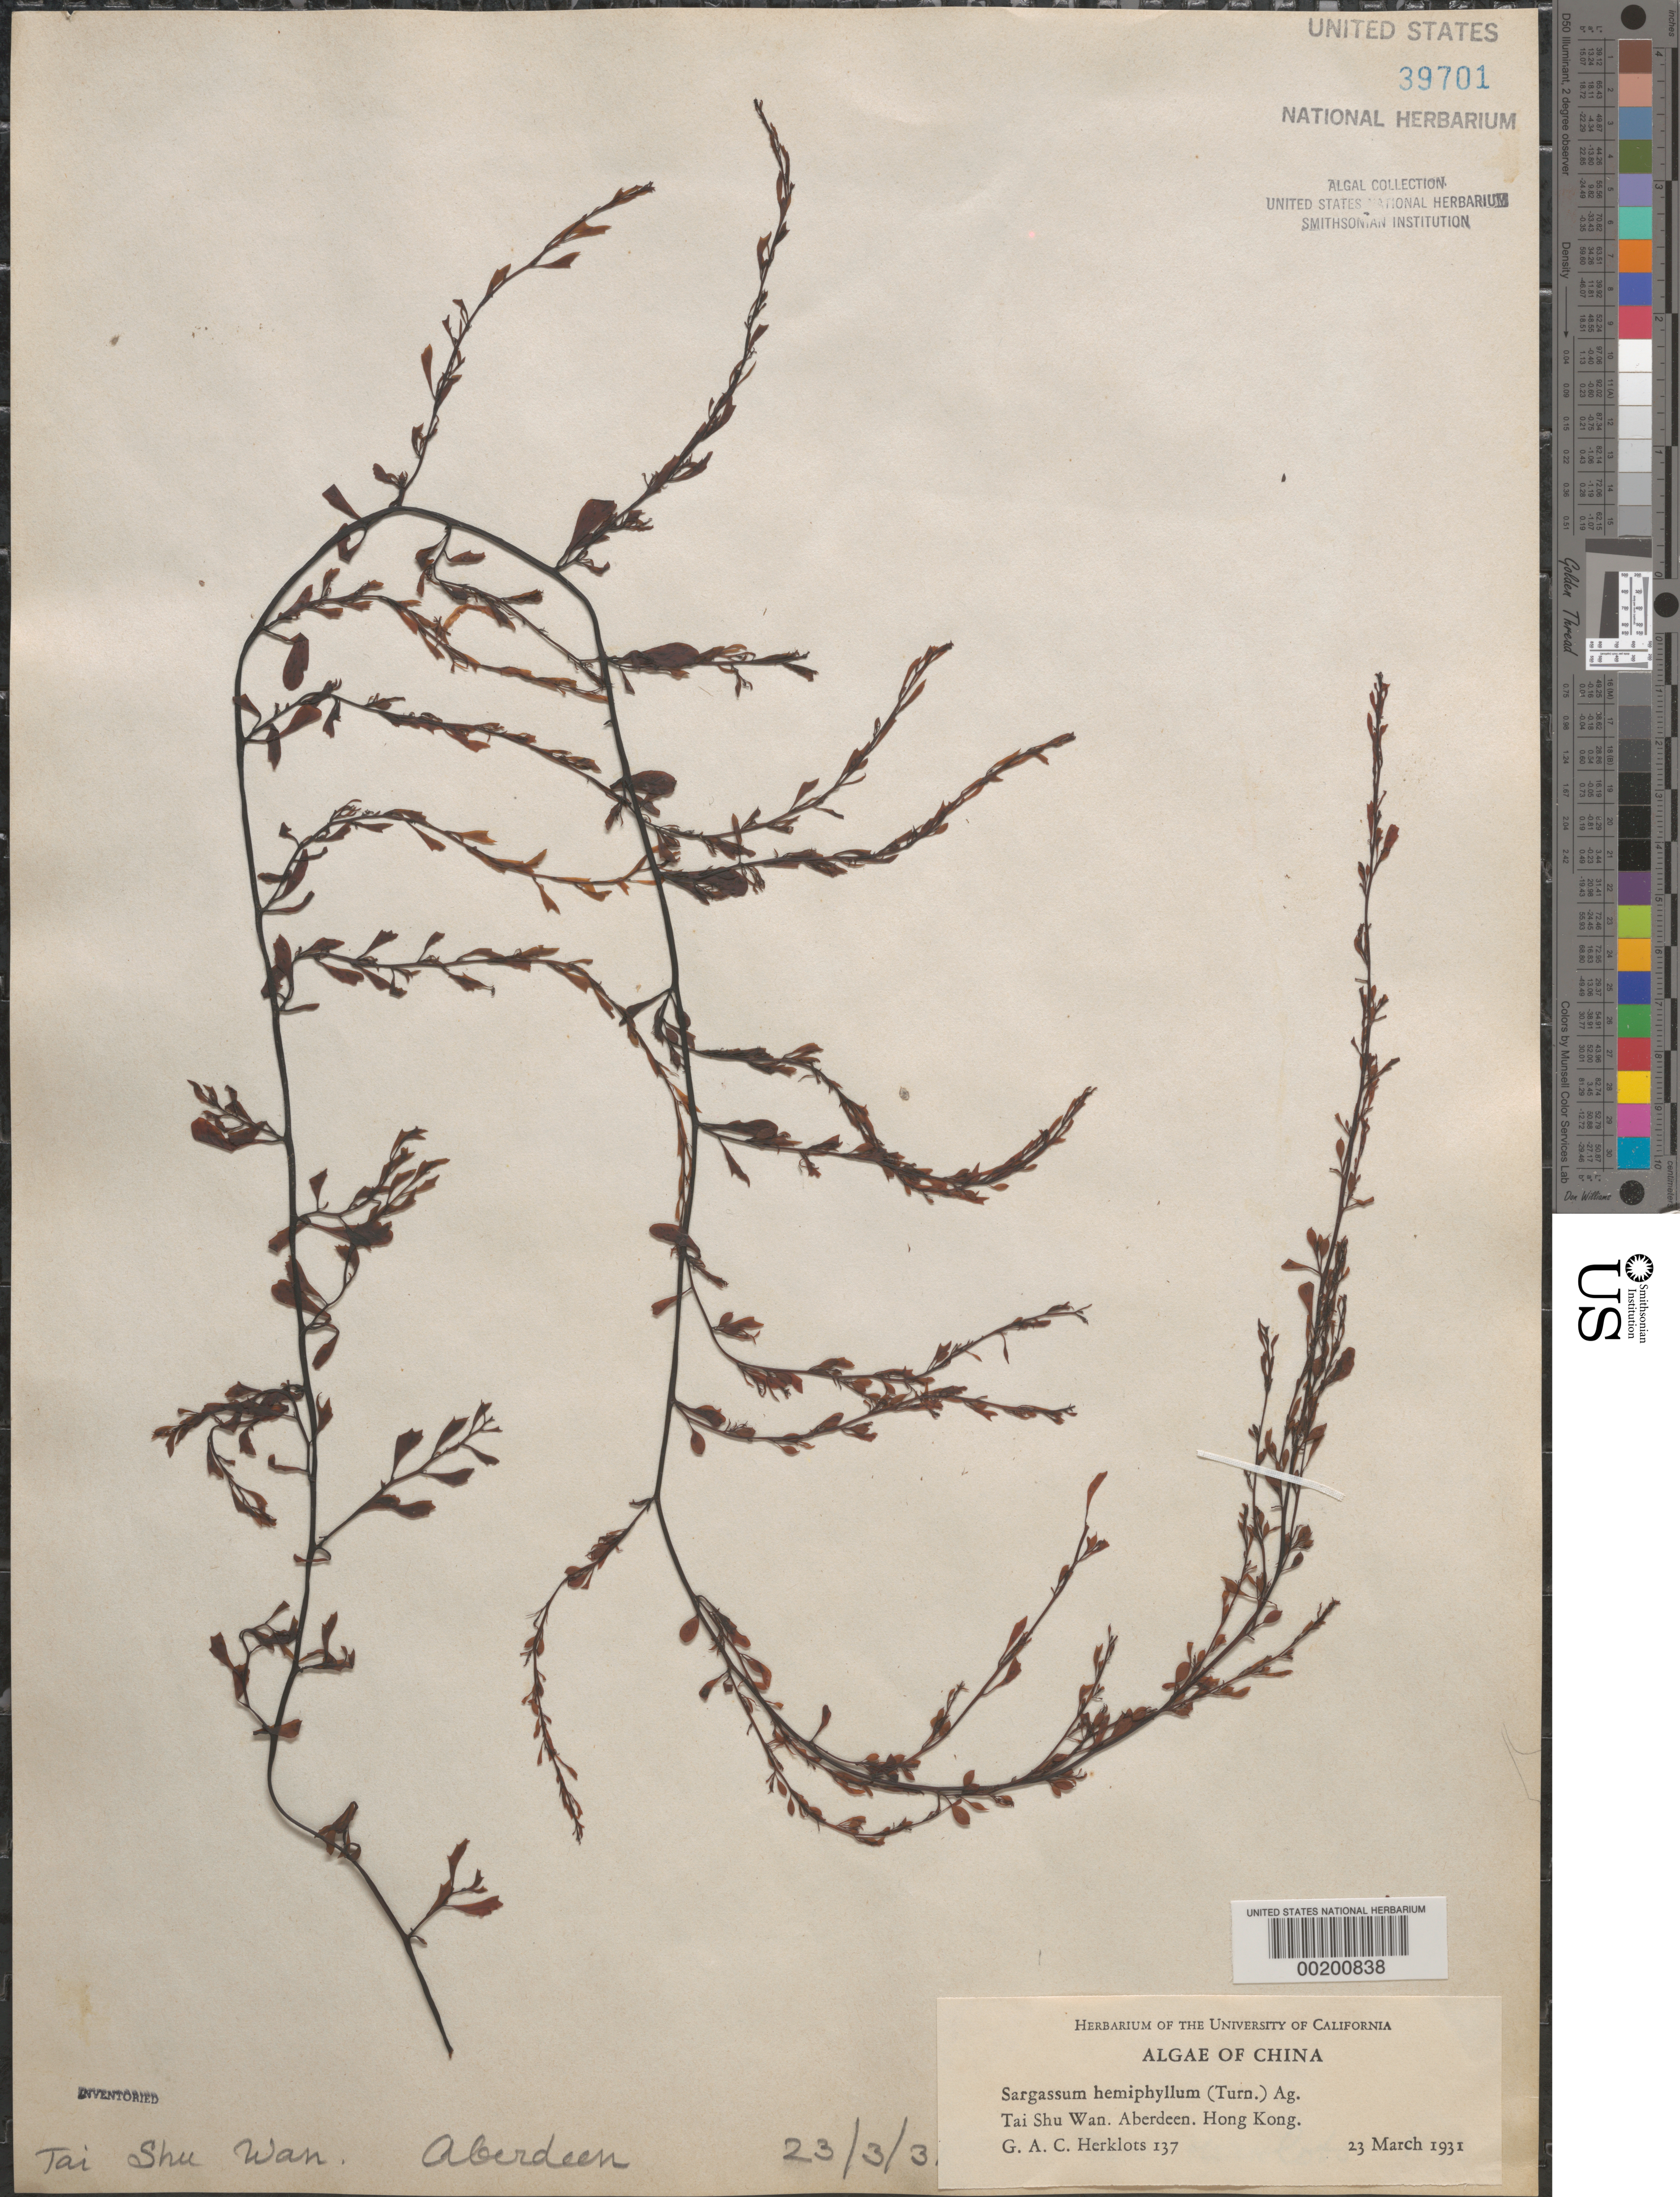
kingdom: Chromista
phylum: Ochrophyta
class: Phaeophyceae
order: Fucales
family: Sargassaceae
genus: Sargassum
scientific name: Sargassum hemiphyllum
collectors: G. Herklots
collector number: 137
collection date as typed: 23 Mar 1931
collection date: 1931-03-23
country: China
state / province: Hong Kong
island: Hong Kong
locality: Tai Shu Wan, Aberdeen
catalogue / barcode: US 39701